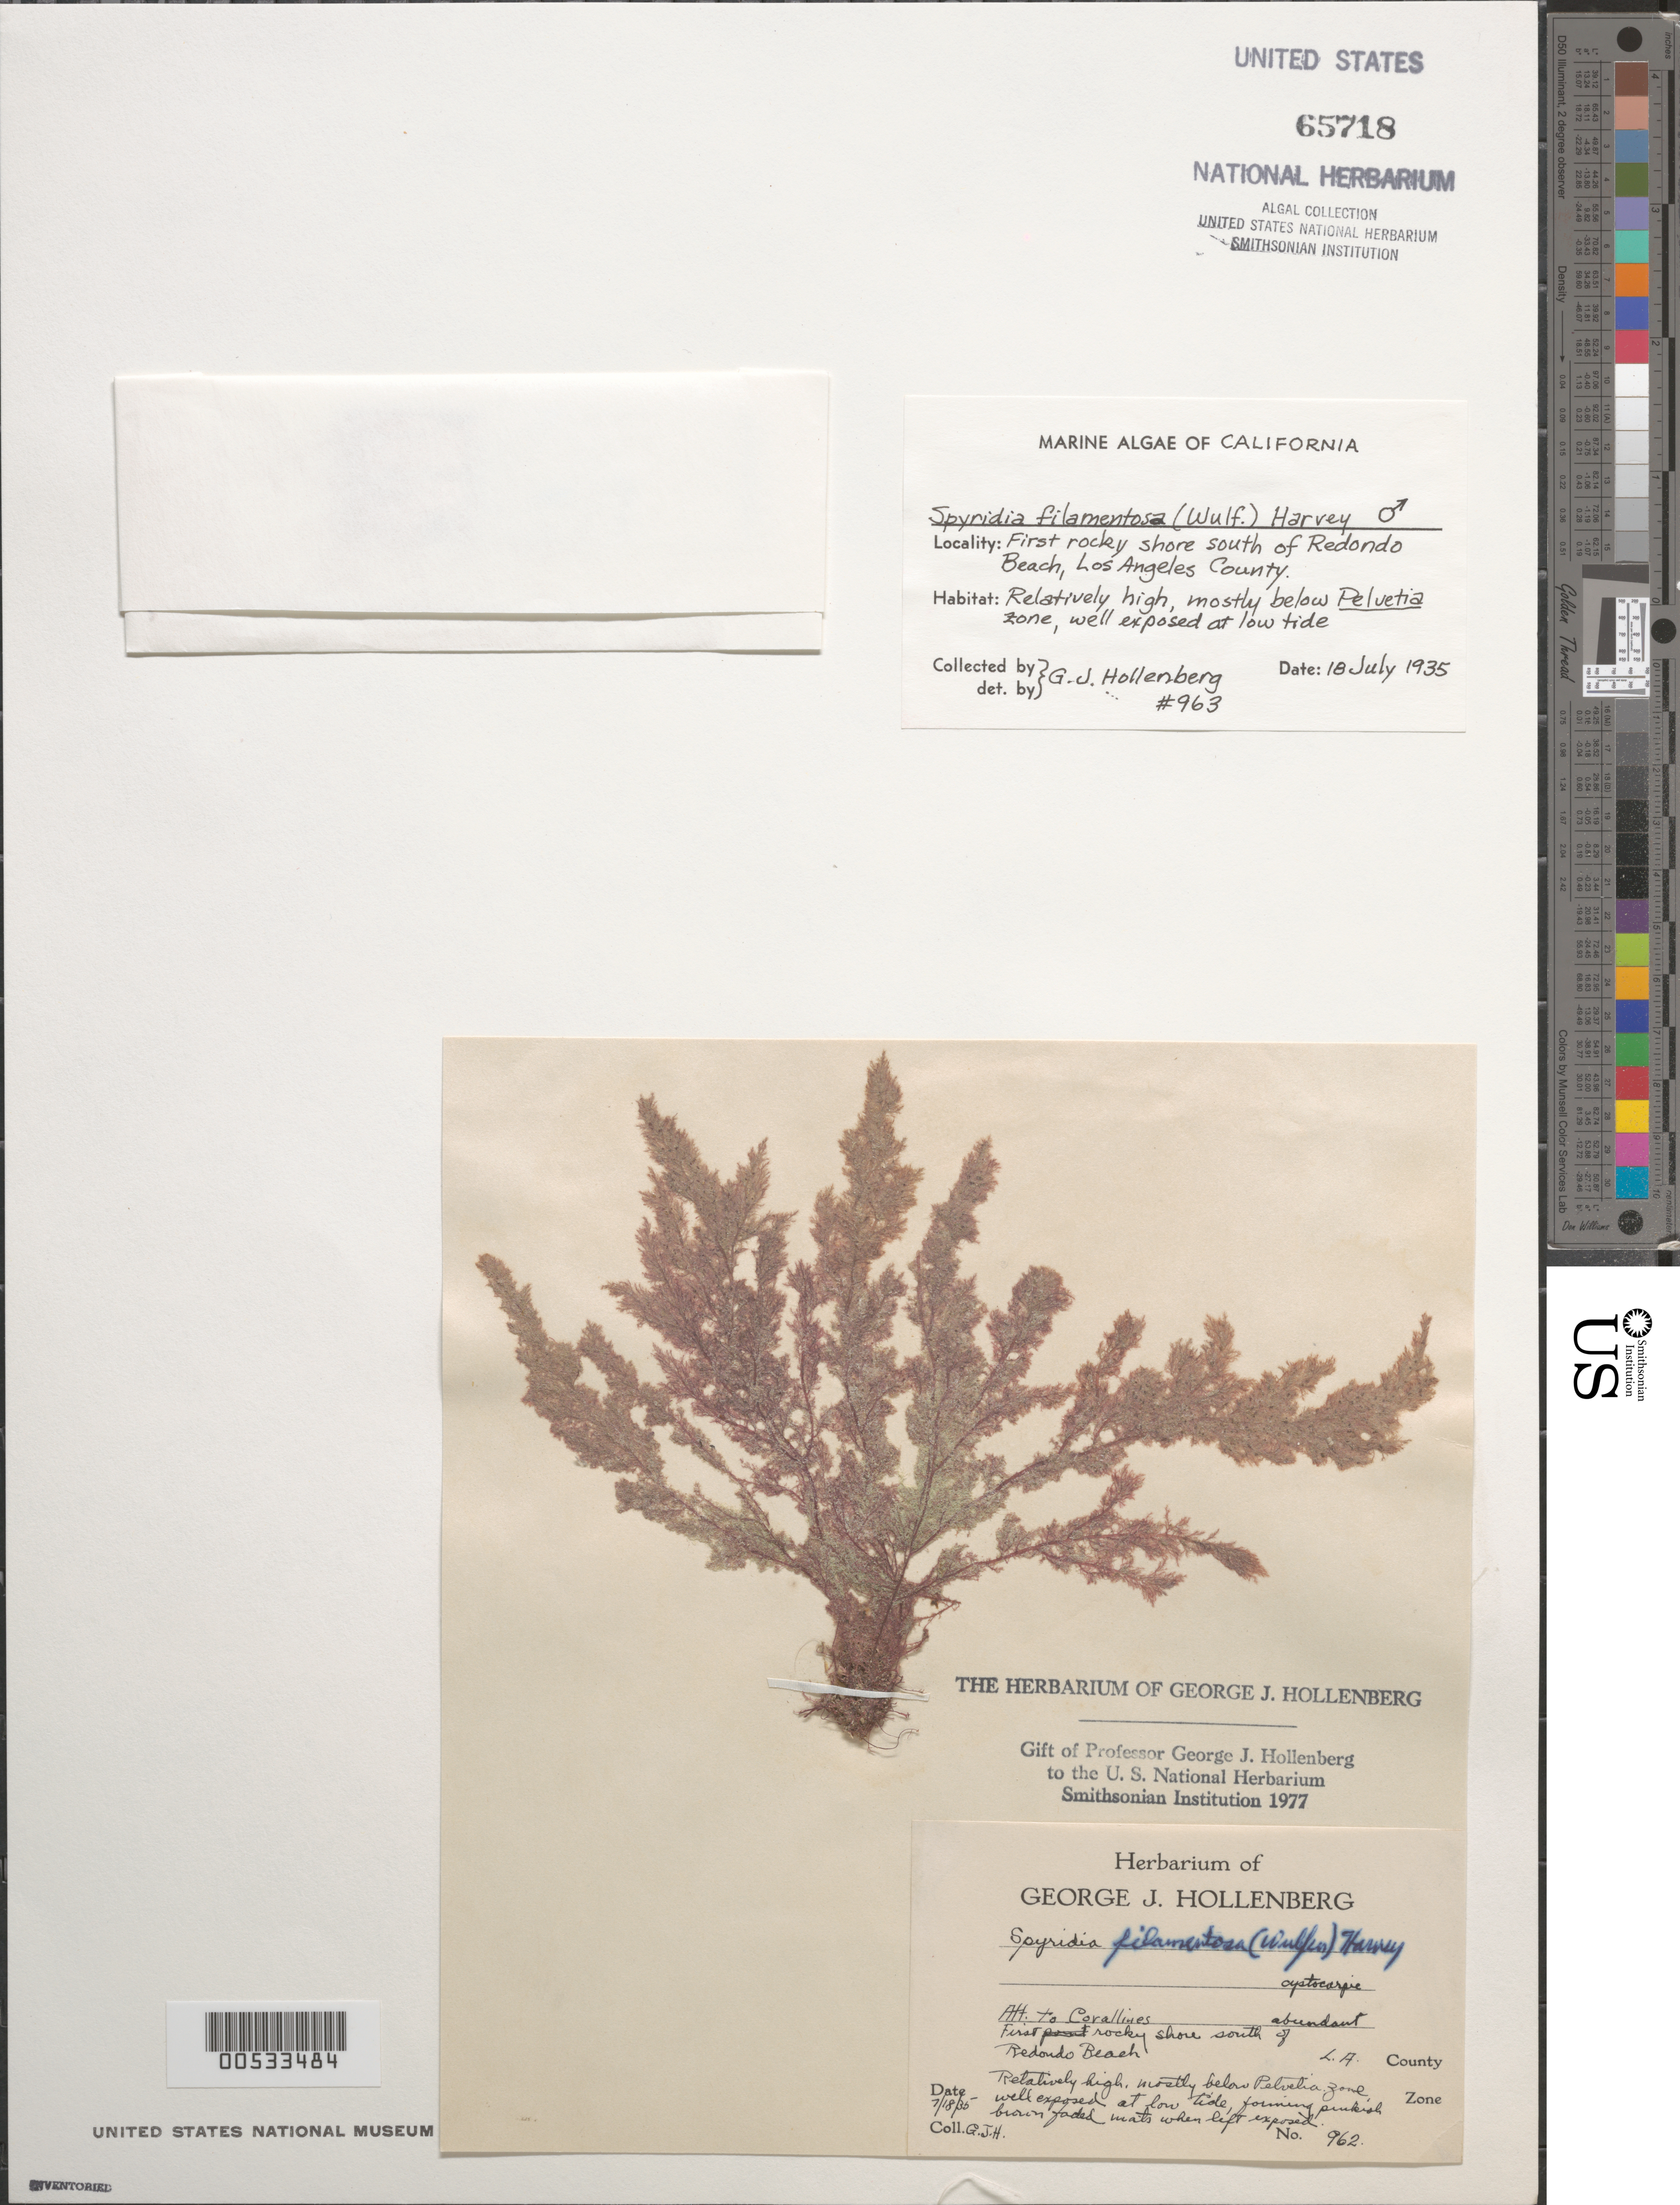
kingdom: Plantae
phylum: Rhodophyta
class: Florideophyceae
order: Ceramiales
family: Spyridiaceae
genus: Spyridia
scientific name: Spyridia filamentosa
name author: (Wulfen) Harv.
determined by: Hollenberg, George J.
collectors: G. Hollenberg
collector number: GJH 962 & GJH 963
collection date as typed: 18 Jul 1935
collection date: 1935-07-18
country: United States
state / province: California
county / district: Los Angeles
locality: First rocky shore south of Redondo Beach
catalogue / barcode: US 65718